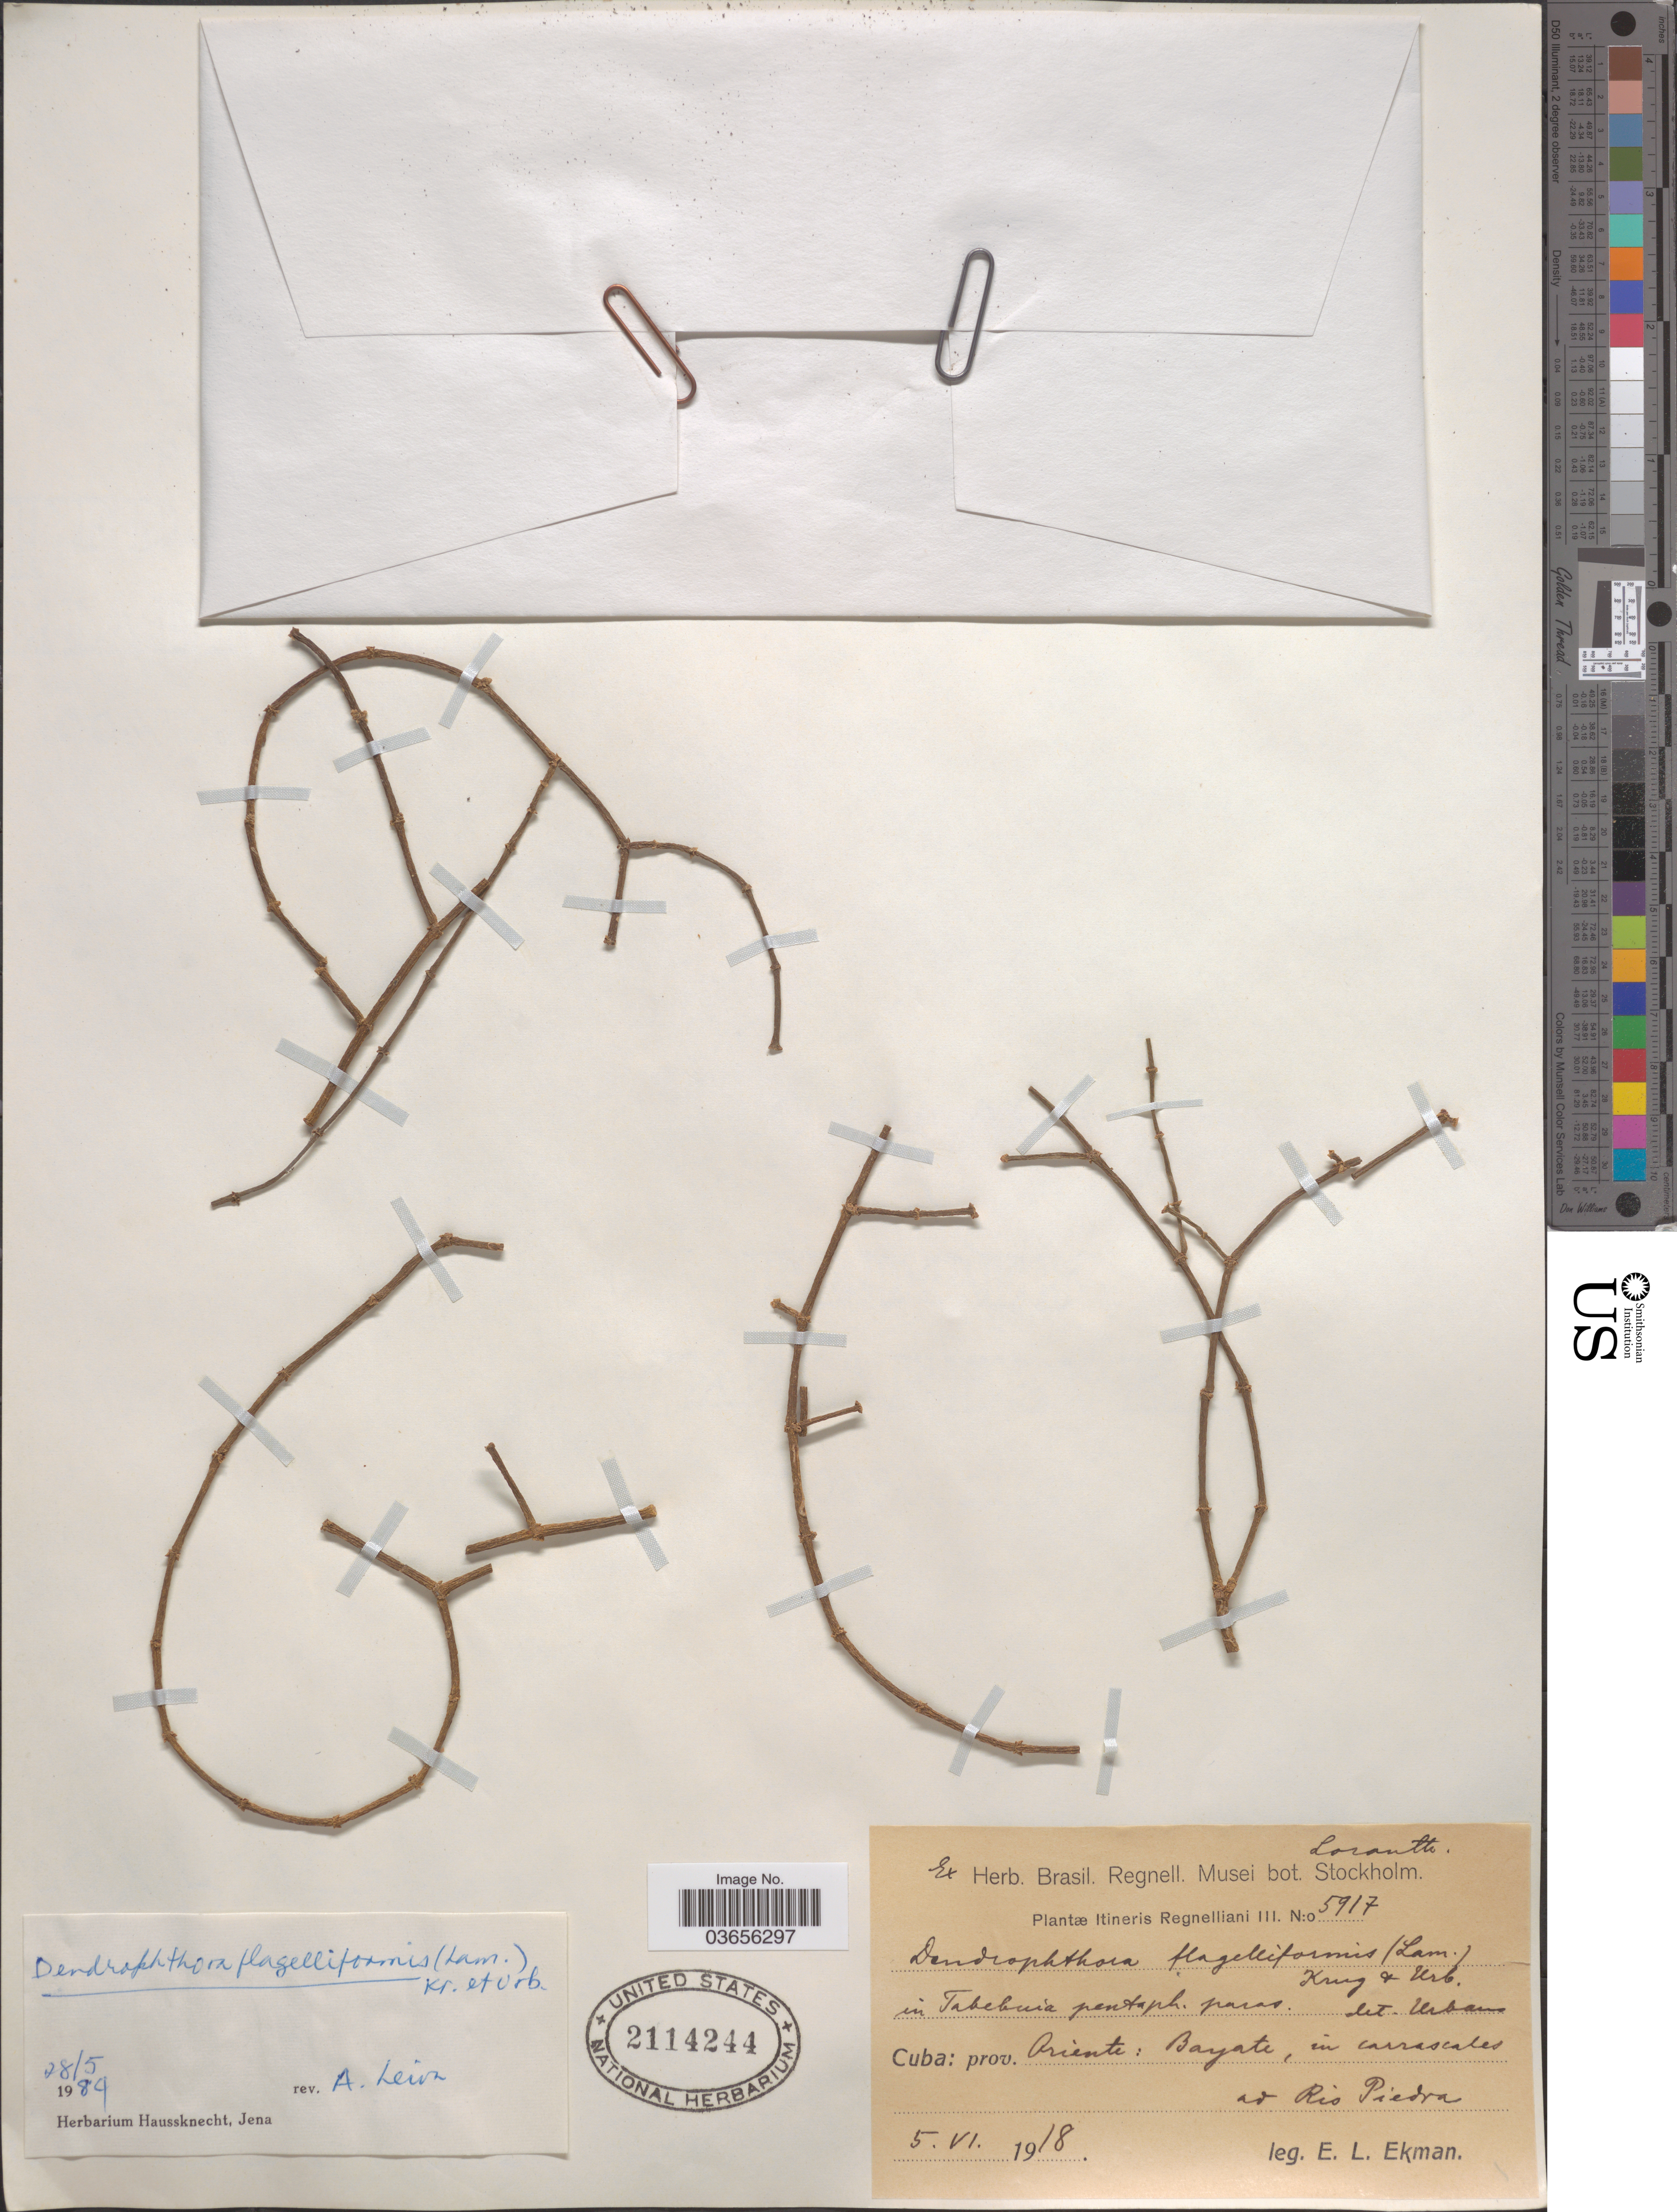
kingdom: Plantae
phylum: Tracheophyta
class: Magnoliopsida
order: Santalales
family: Viscaceae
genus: Dendrophthora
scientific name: Dendrophthora flagelliformis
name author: (Lam.) Krug & Urb.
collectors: E. L. Ekman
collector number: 5917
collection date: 1918-06-05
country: Cuba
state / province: Oriente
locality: Bayate, in carrascales ad Rio Piedra.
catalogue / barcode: US 2114244